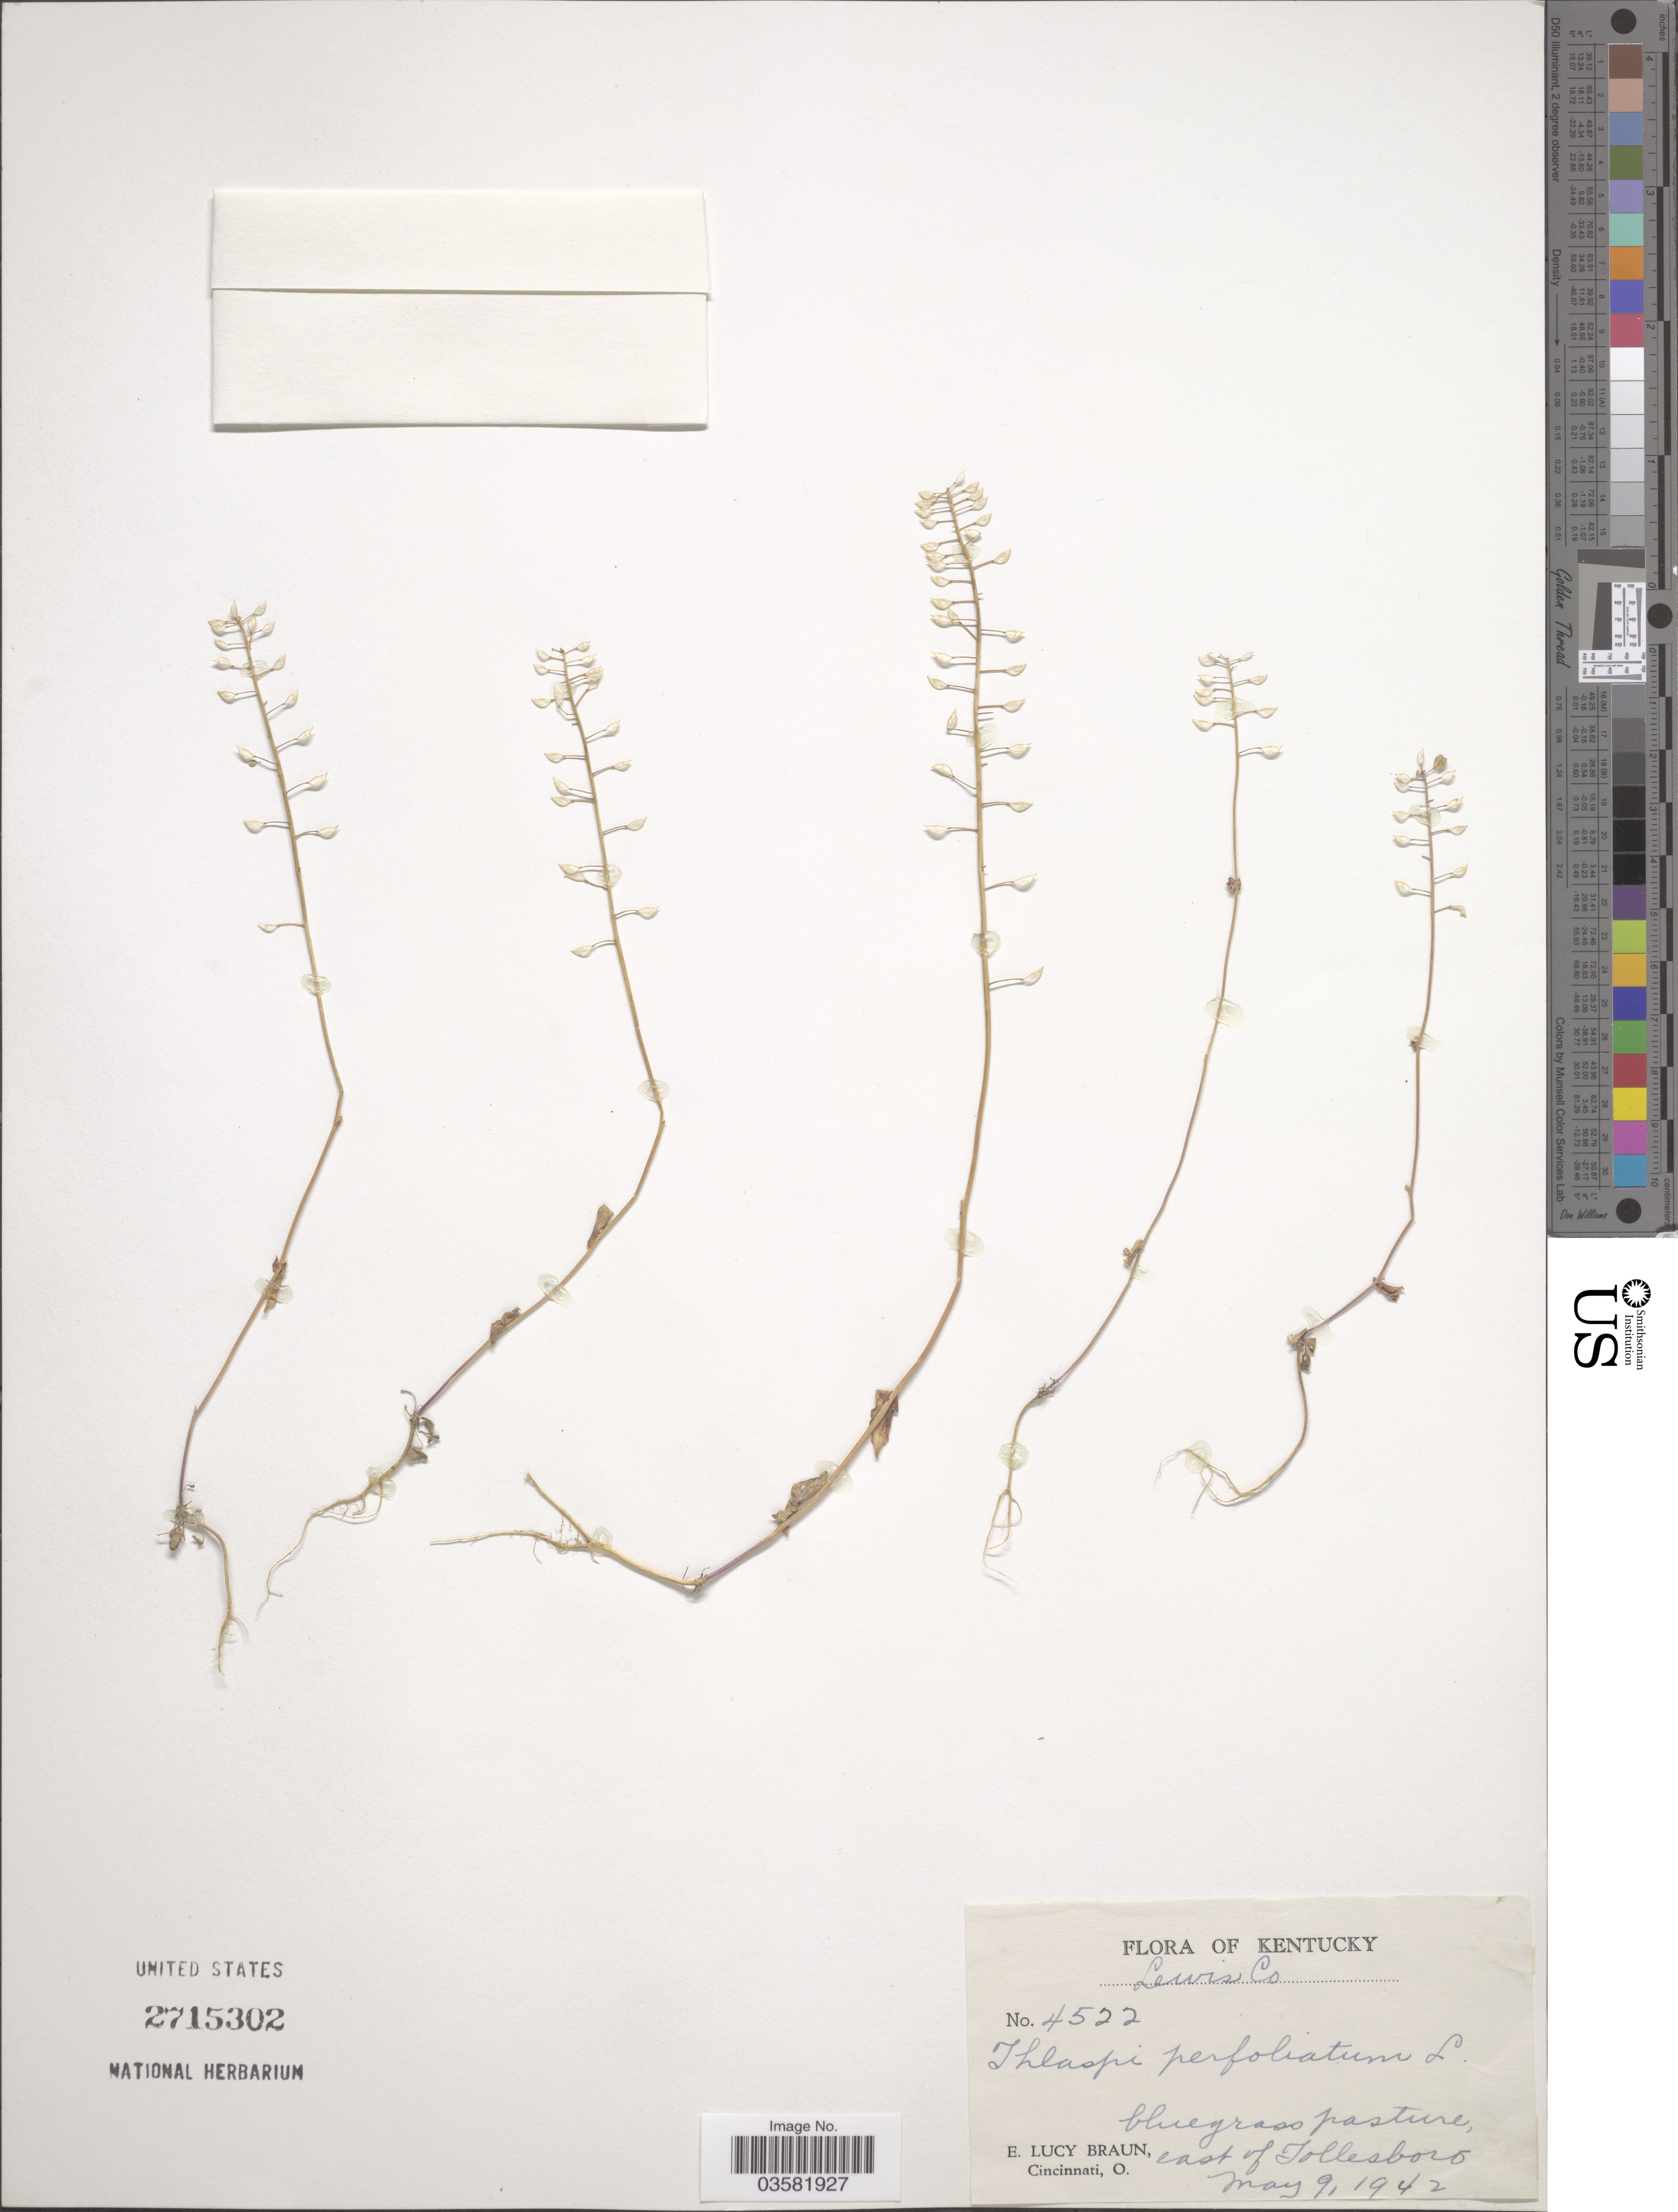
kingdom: Plantae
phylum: Tracheophyta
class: Magnoliopsida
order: Brassicales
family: Brassicaceae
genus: Thlaspi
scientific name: Thlaspi perfoliatum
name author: L.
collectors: E. L. Braun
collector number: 4522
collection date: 1942-05-09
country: United States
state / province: Kentucky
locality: Lewis Co. Bluegrass pasture, east of Tollesboro.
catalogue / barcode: US 2715302